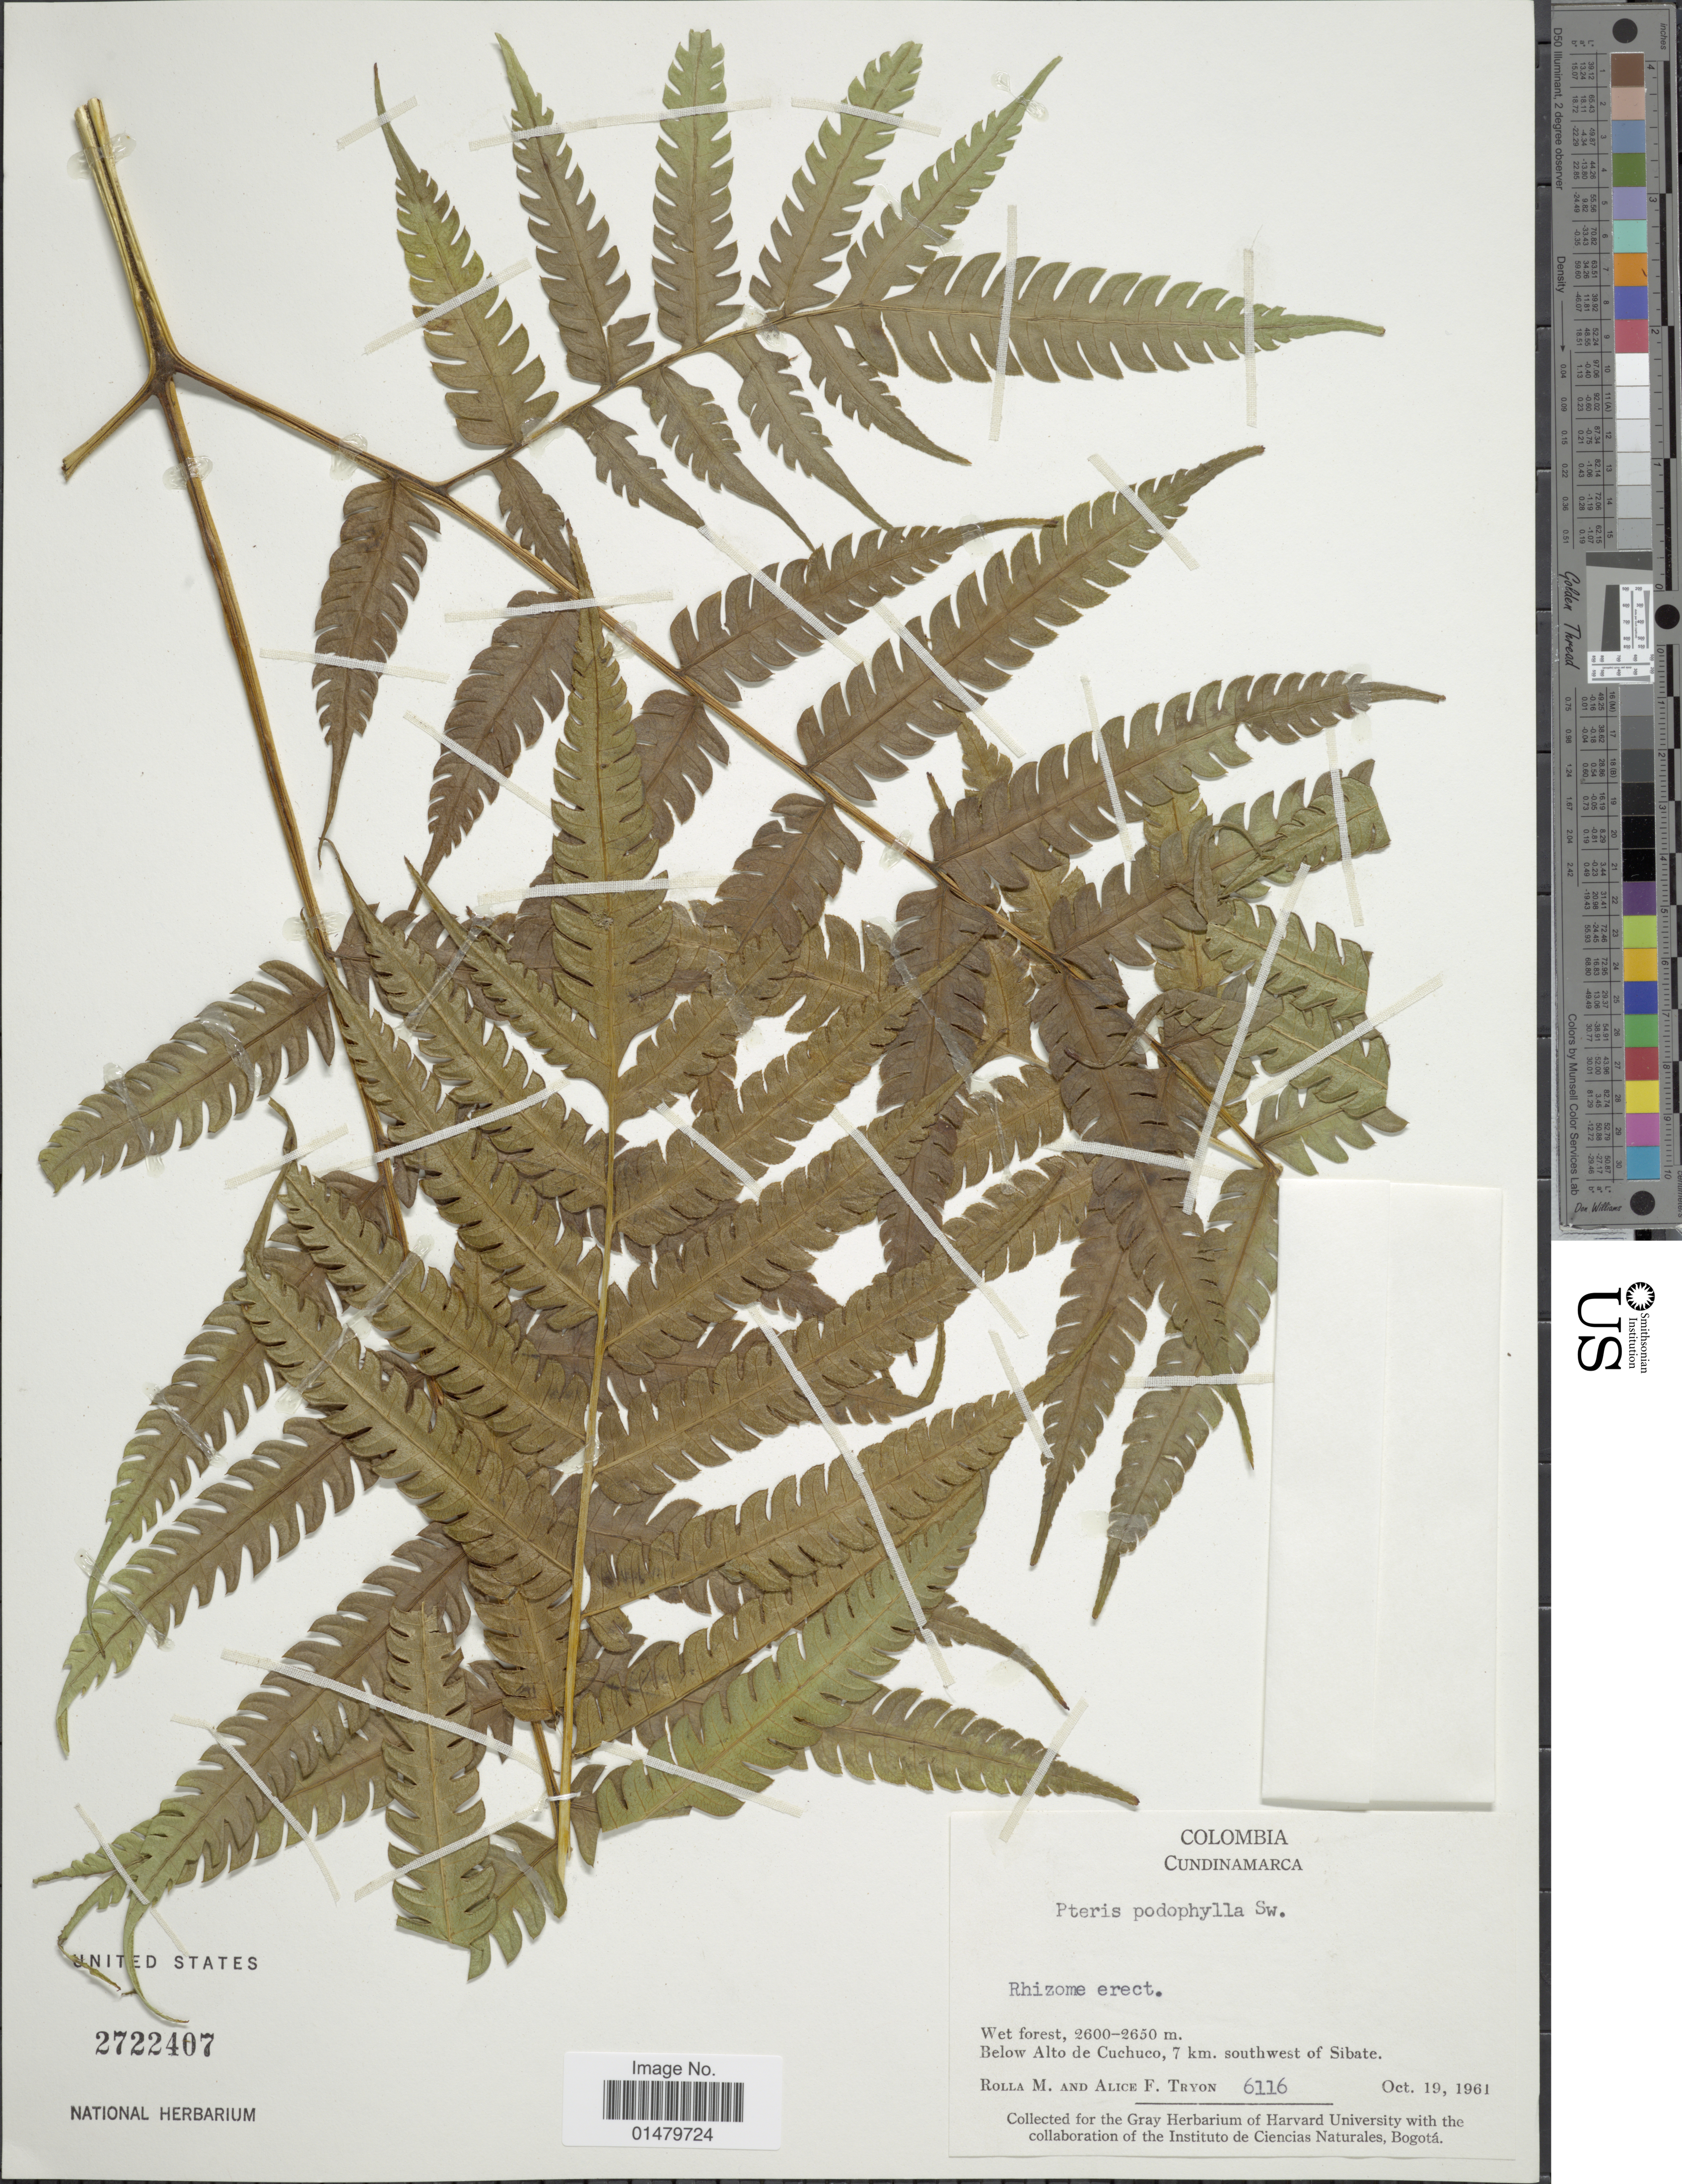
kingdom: Plantae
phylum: Tracheophyta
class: Polypodiopsida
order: Polypodiales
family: Pteridaceae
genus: Pteris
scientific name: Pteris podophylla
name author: Sw.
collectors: M. Rolla & A. F. Tryon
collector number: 6116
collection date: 1961-10-19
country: Colombia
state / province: Cundinamarca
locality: Below Alto de Cuchuco, 7 km. southwest of Sibate.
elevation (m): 2600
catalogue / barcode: US 2722407